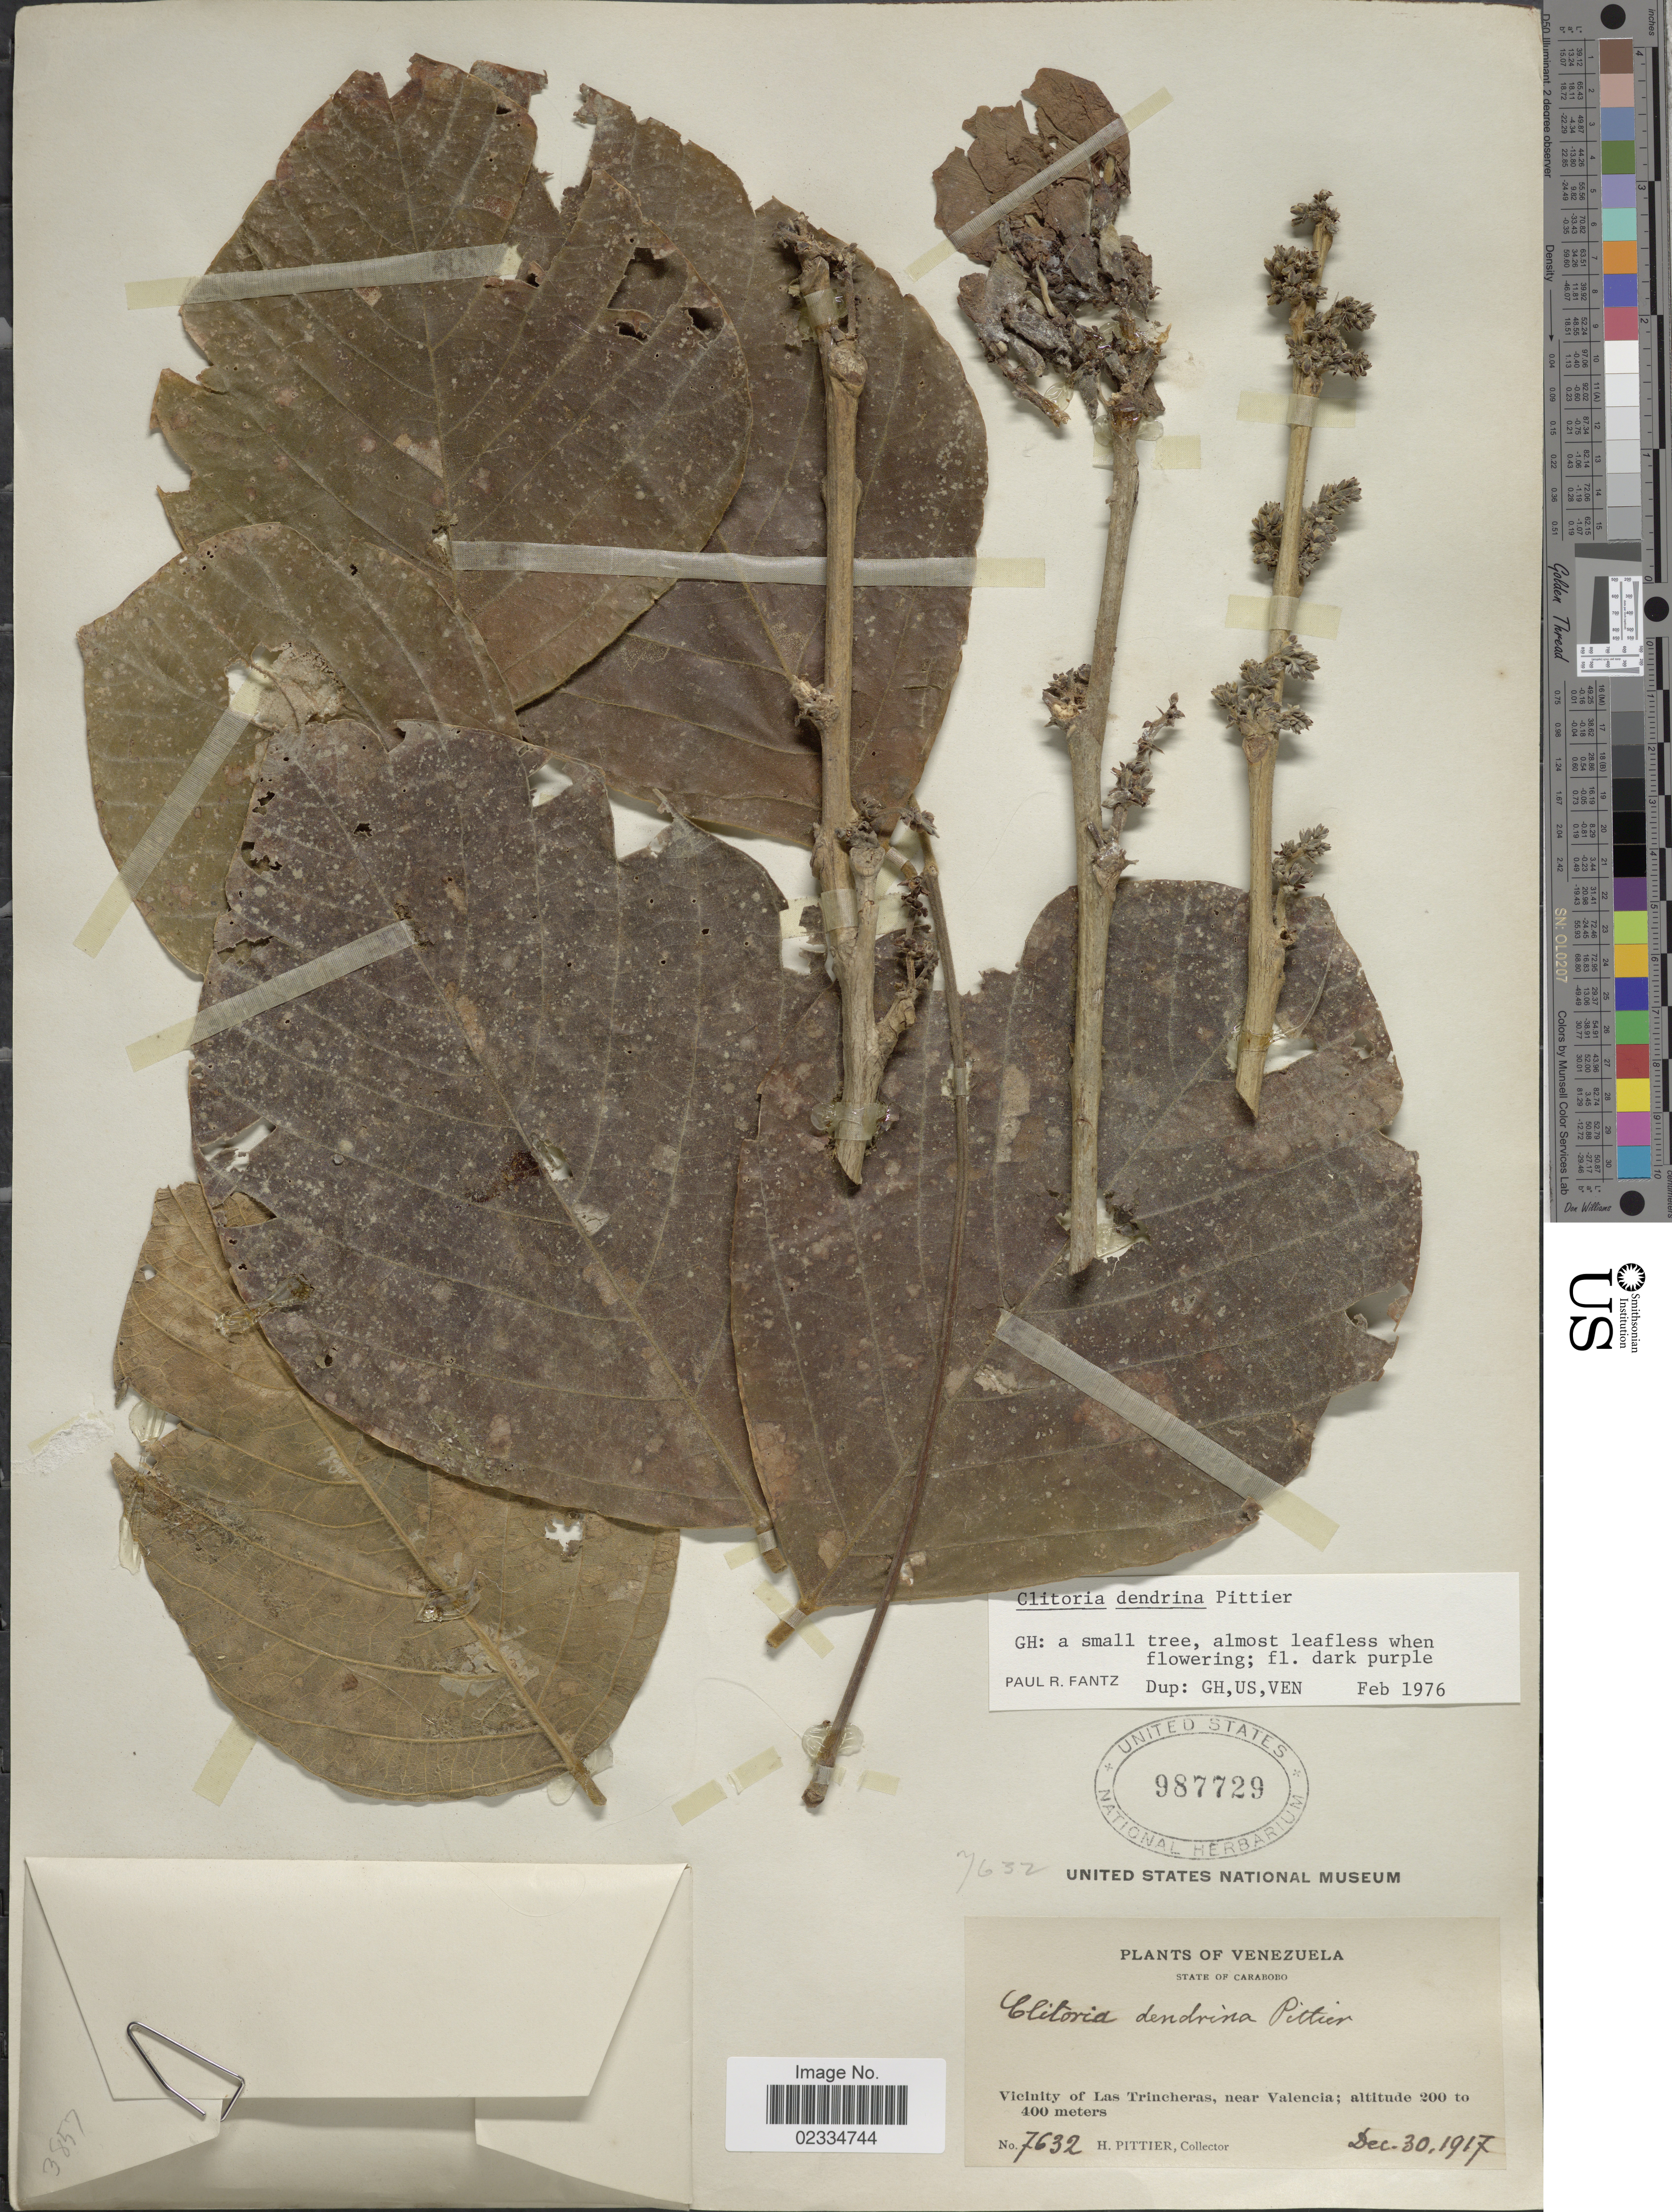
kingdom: Plantae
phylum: Tracheophyta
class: Magnoliopsida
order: Fabales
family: Fabaceae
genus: Clitoria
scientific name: Clitoria dendrina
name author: Pittier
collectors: H. F. Pittier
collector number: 7632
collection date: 1917-12-30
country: Venezuela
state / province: Carabobo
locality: Vicinity of Las Trincheras, near Valencia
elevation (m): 200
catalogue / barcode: US 987729